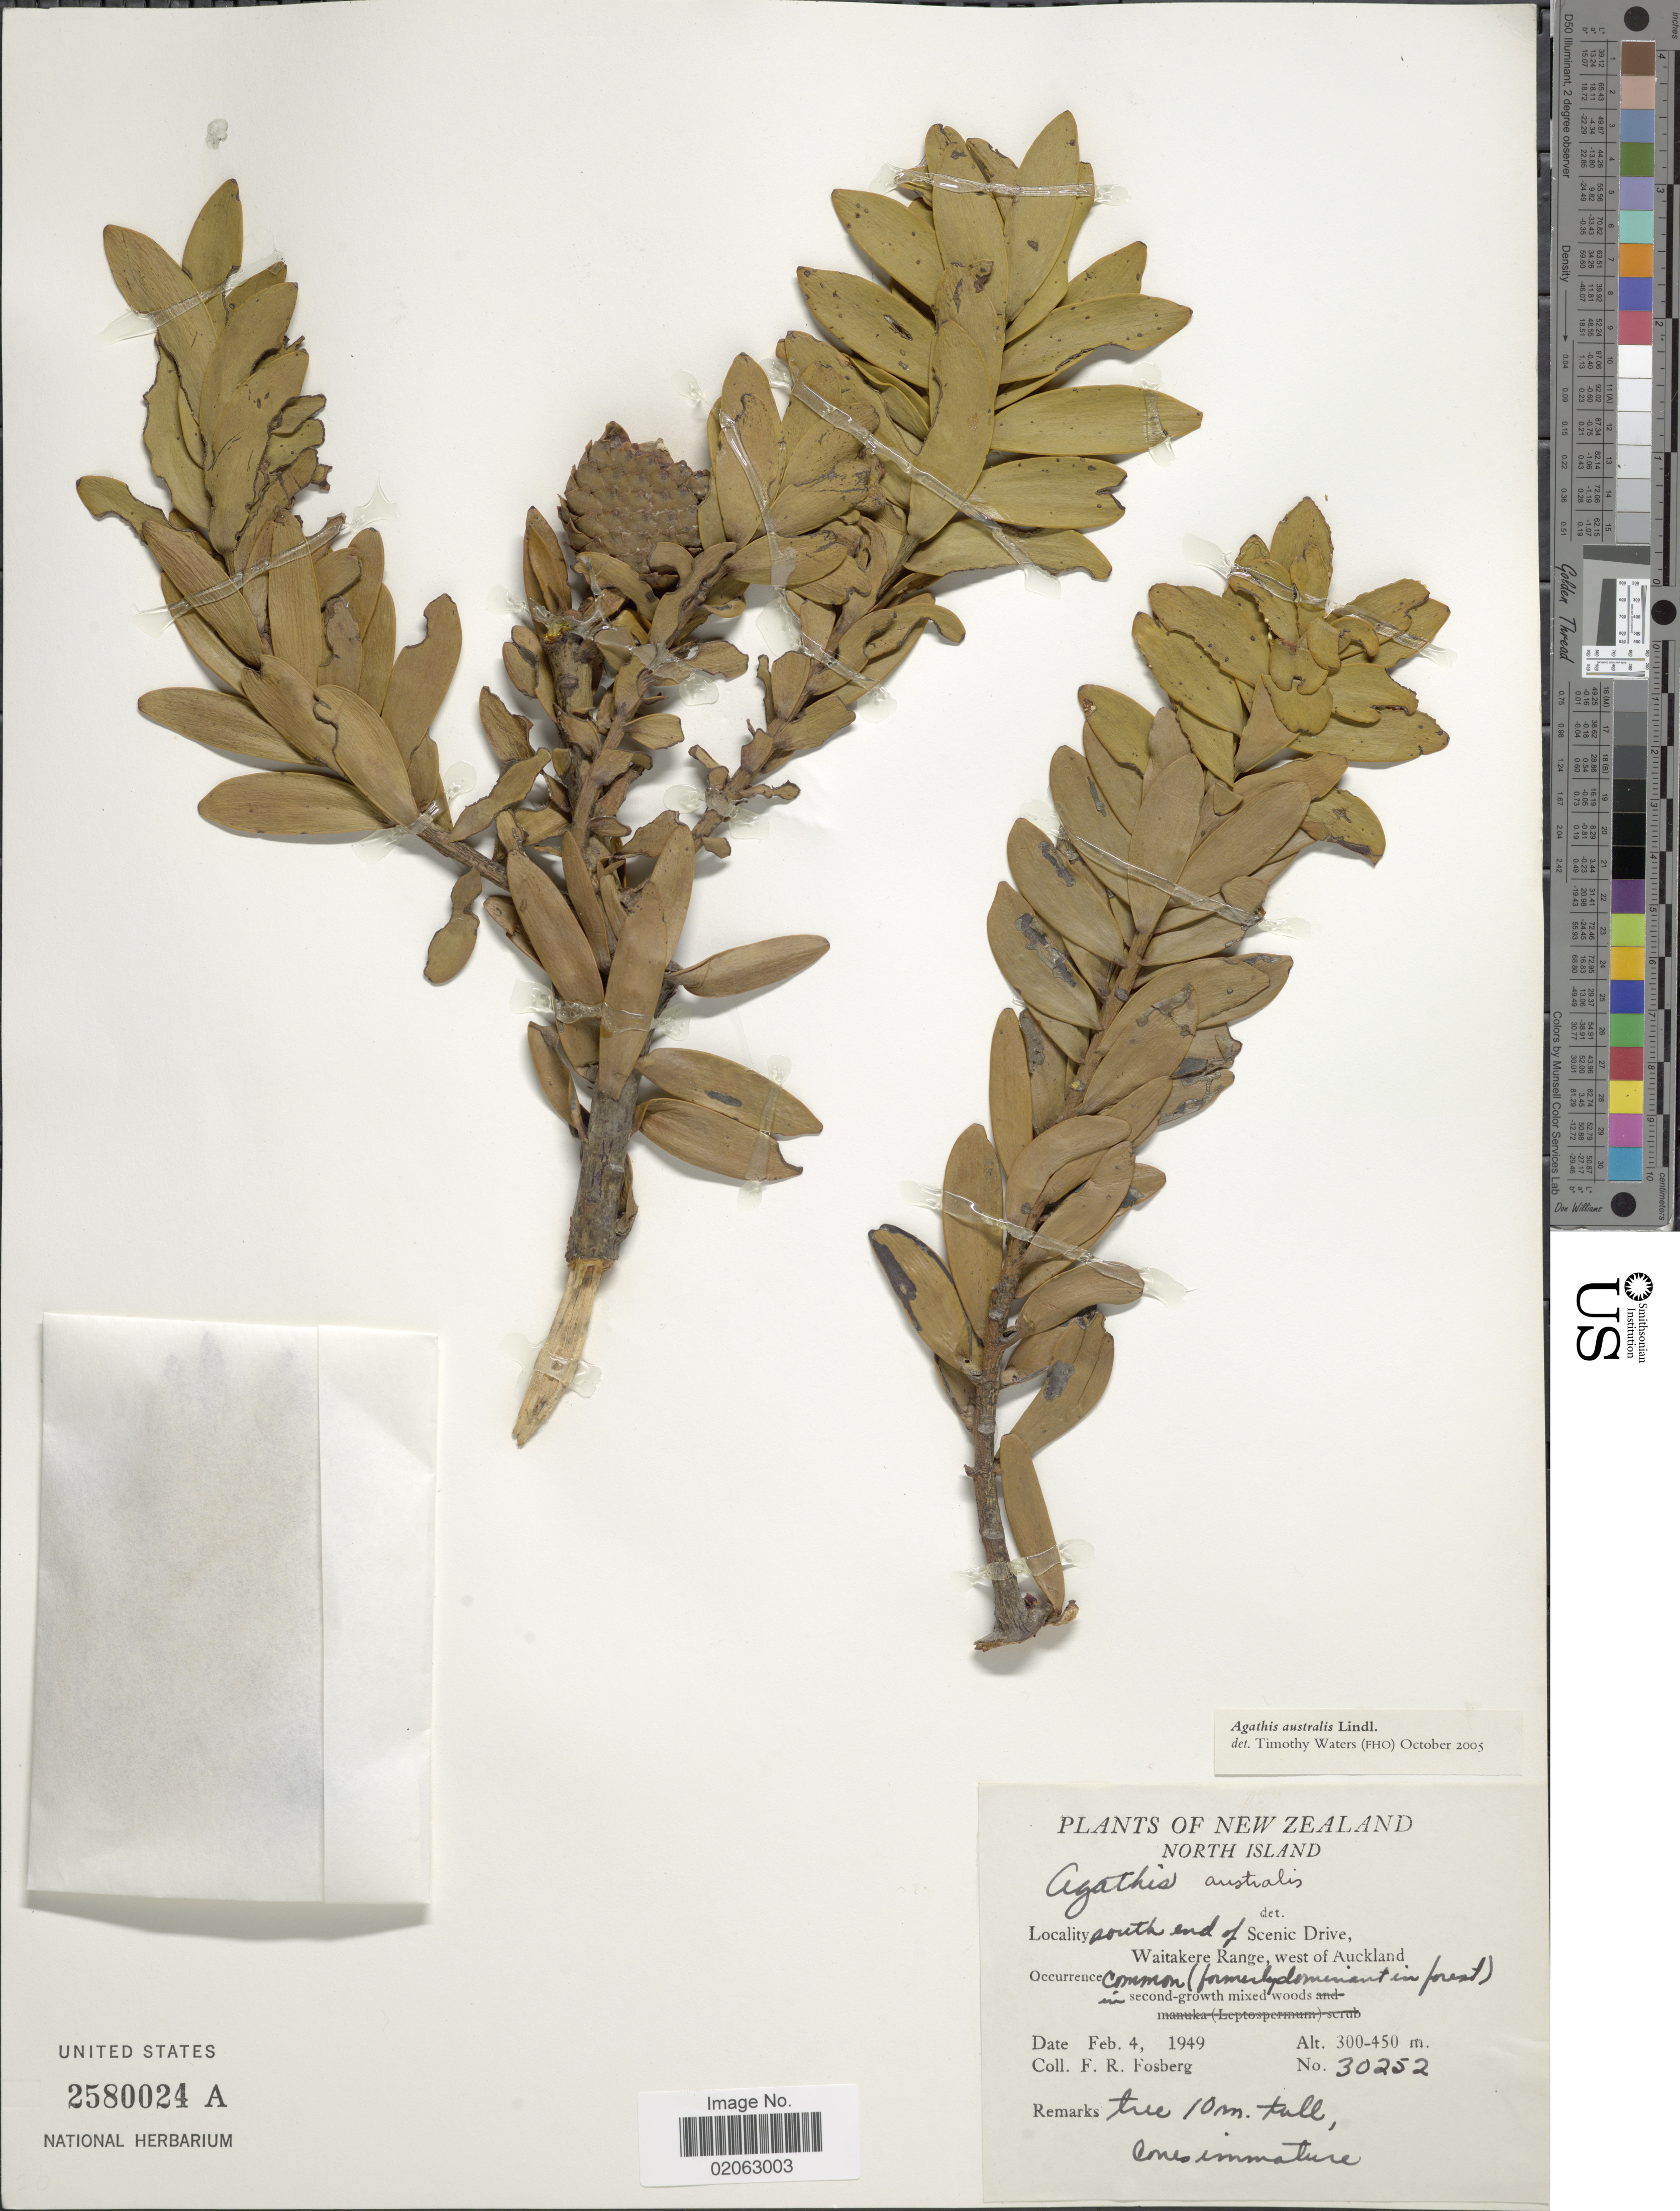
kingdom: Plantae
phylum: Tracheophyta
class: Pinopsida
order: Pinales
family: Araucariaceae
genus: Agathis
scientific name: Agathis australis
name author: (D. Don) Lindl.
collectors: F. R. Fosberg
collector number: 30252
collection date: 1949-02-04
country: New Zealand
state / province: Auckland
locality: North Island, south end of Scenic Drive, Waitakere Range, west of Auckland.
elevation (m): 300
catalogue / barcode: US 2580024A